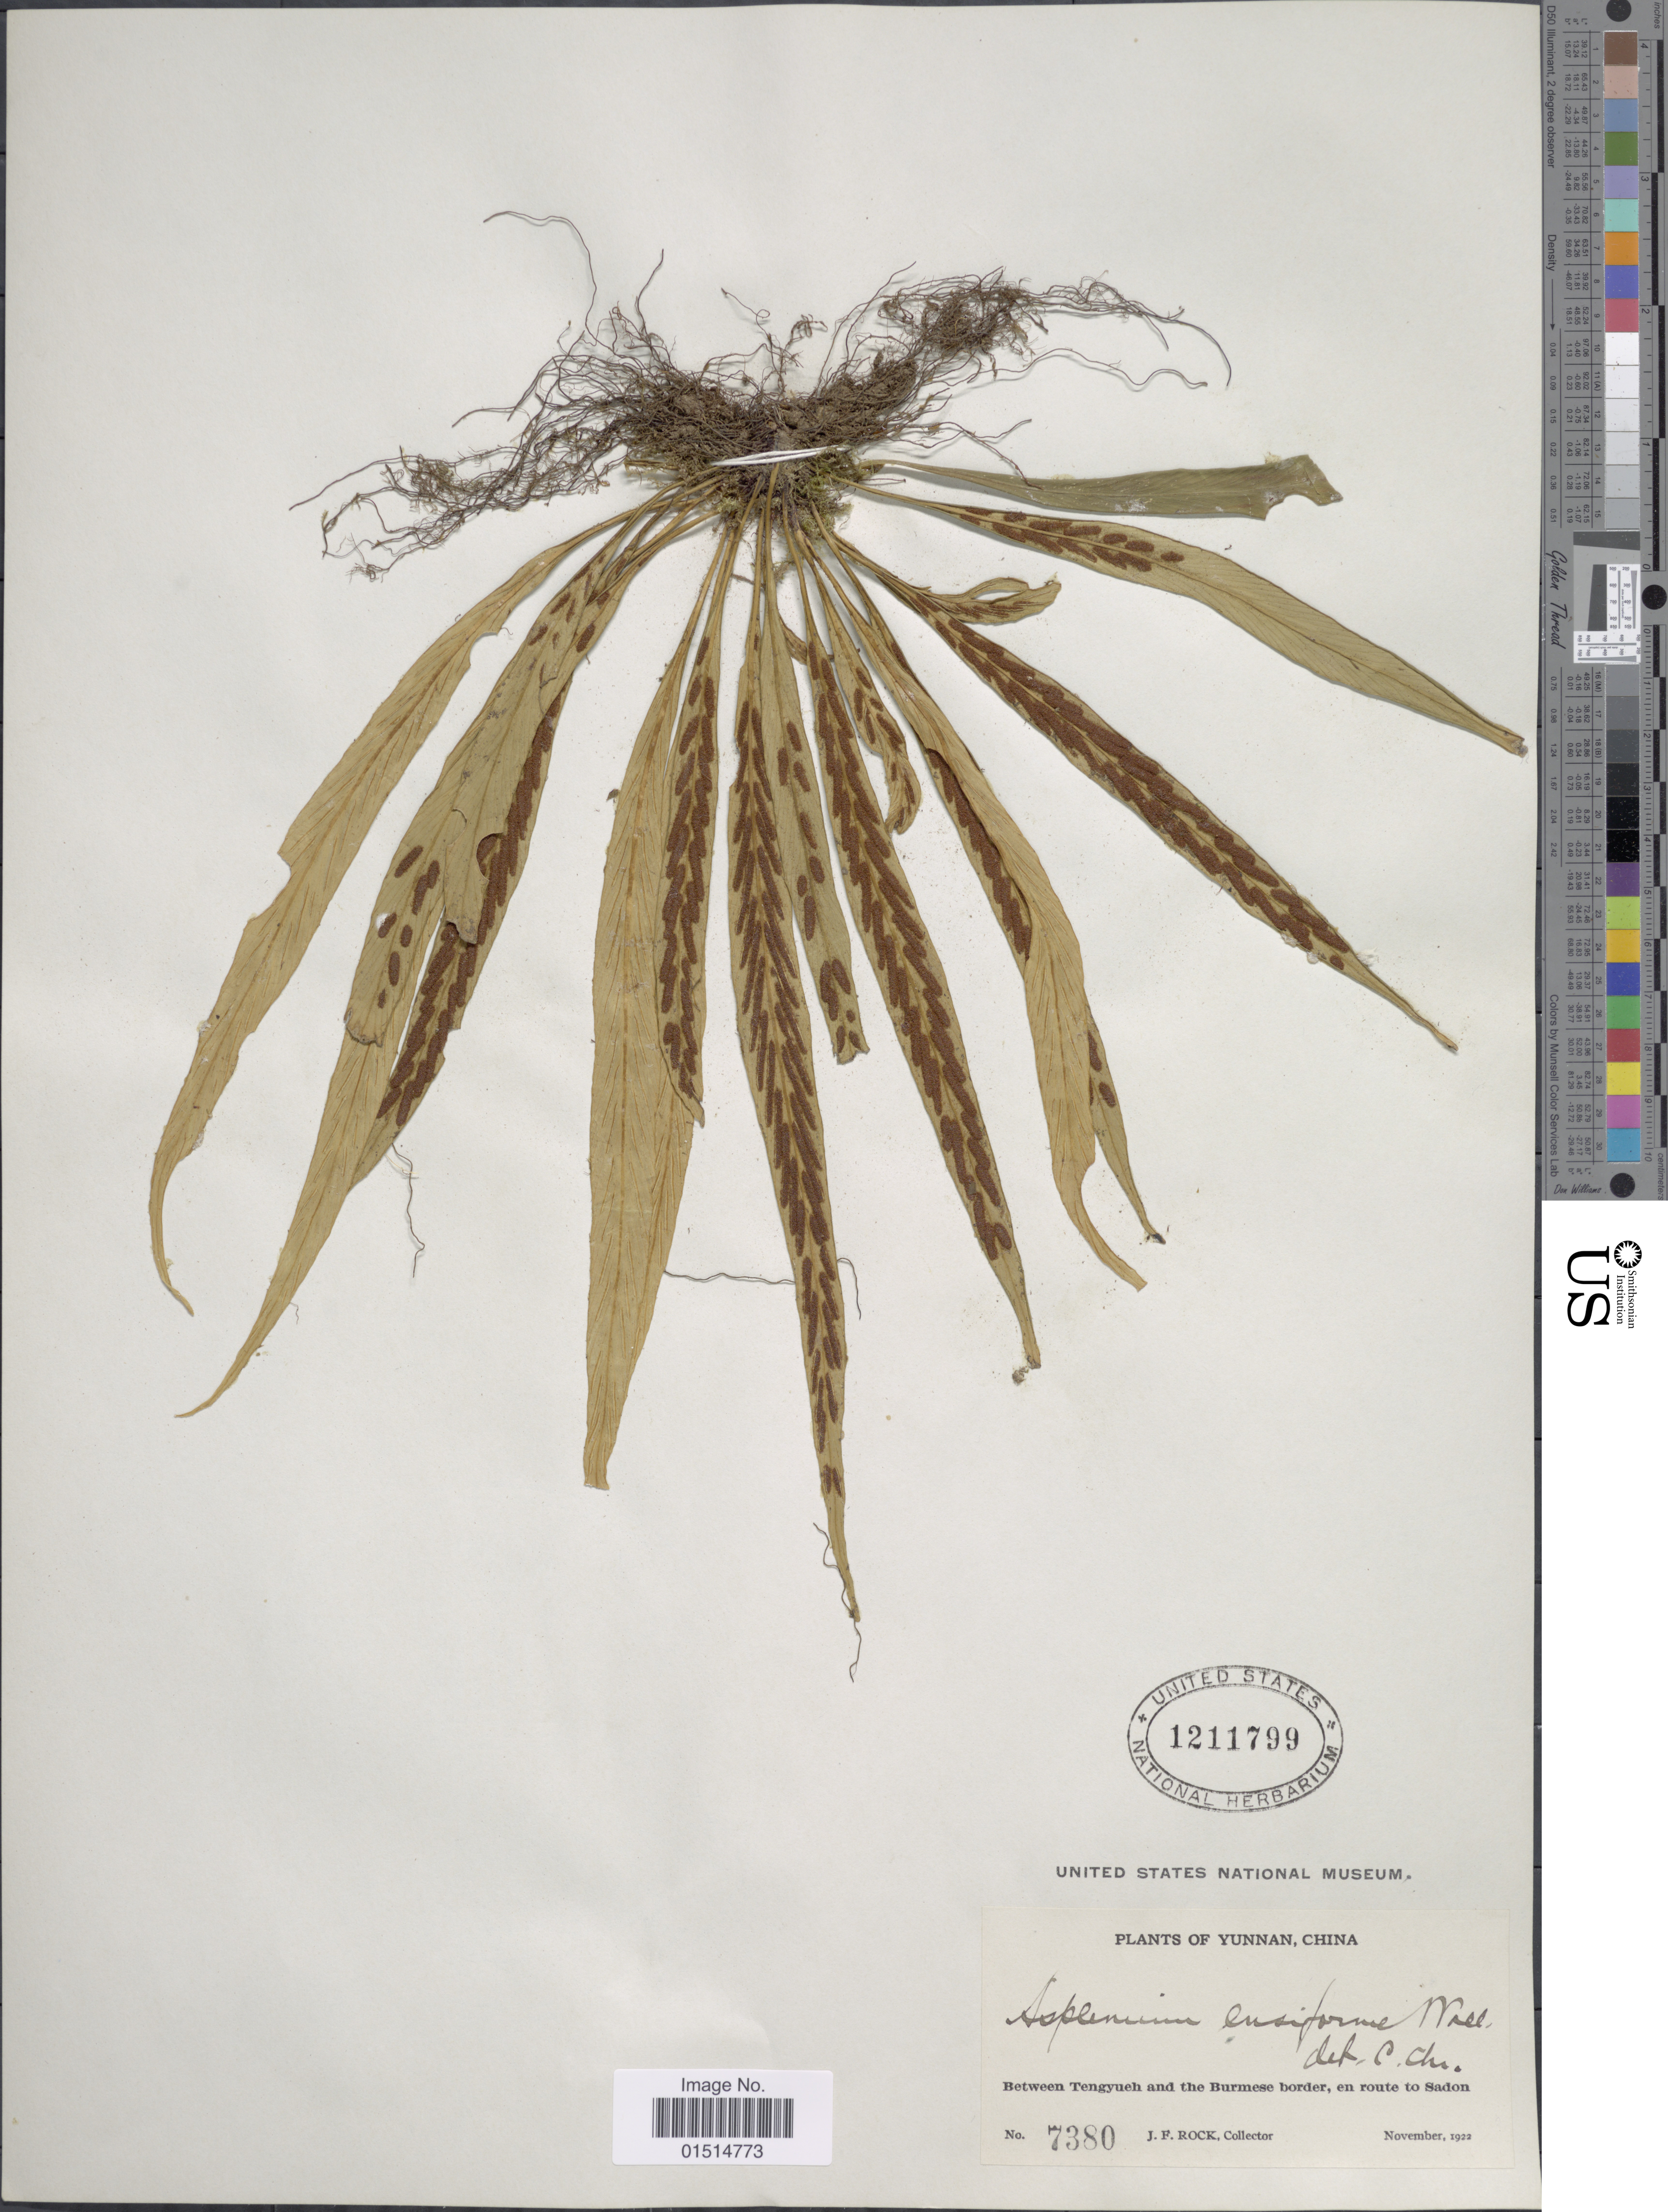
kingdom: Plantae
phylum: Tracheophyta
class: Polypodiopsida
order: Polypodiales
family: Aspleniaceae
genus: Asplenium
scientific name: Asplenium ensiforme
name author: Wall. ex Hook. & Grev.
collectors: J. Rock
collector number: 7380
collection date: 1922-11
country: China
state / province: Yunnan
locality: Between Tengyueh and the Burmese border, en route to Sadon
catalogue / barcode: US 1211799